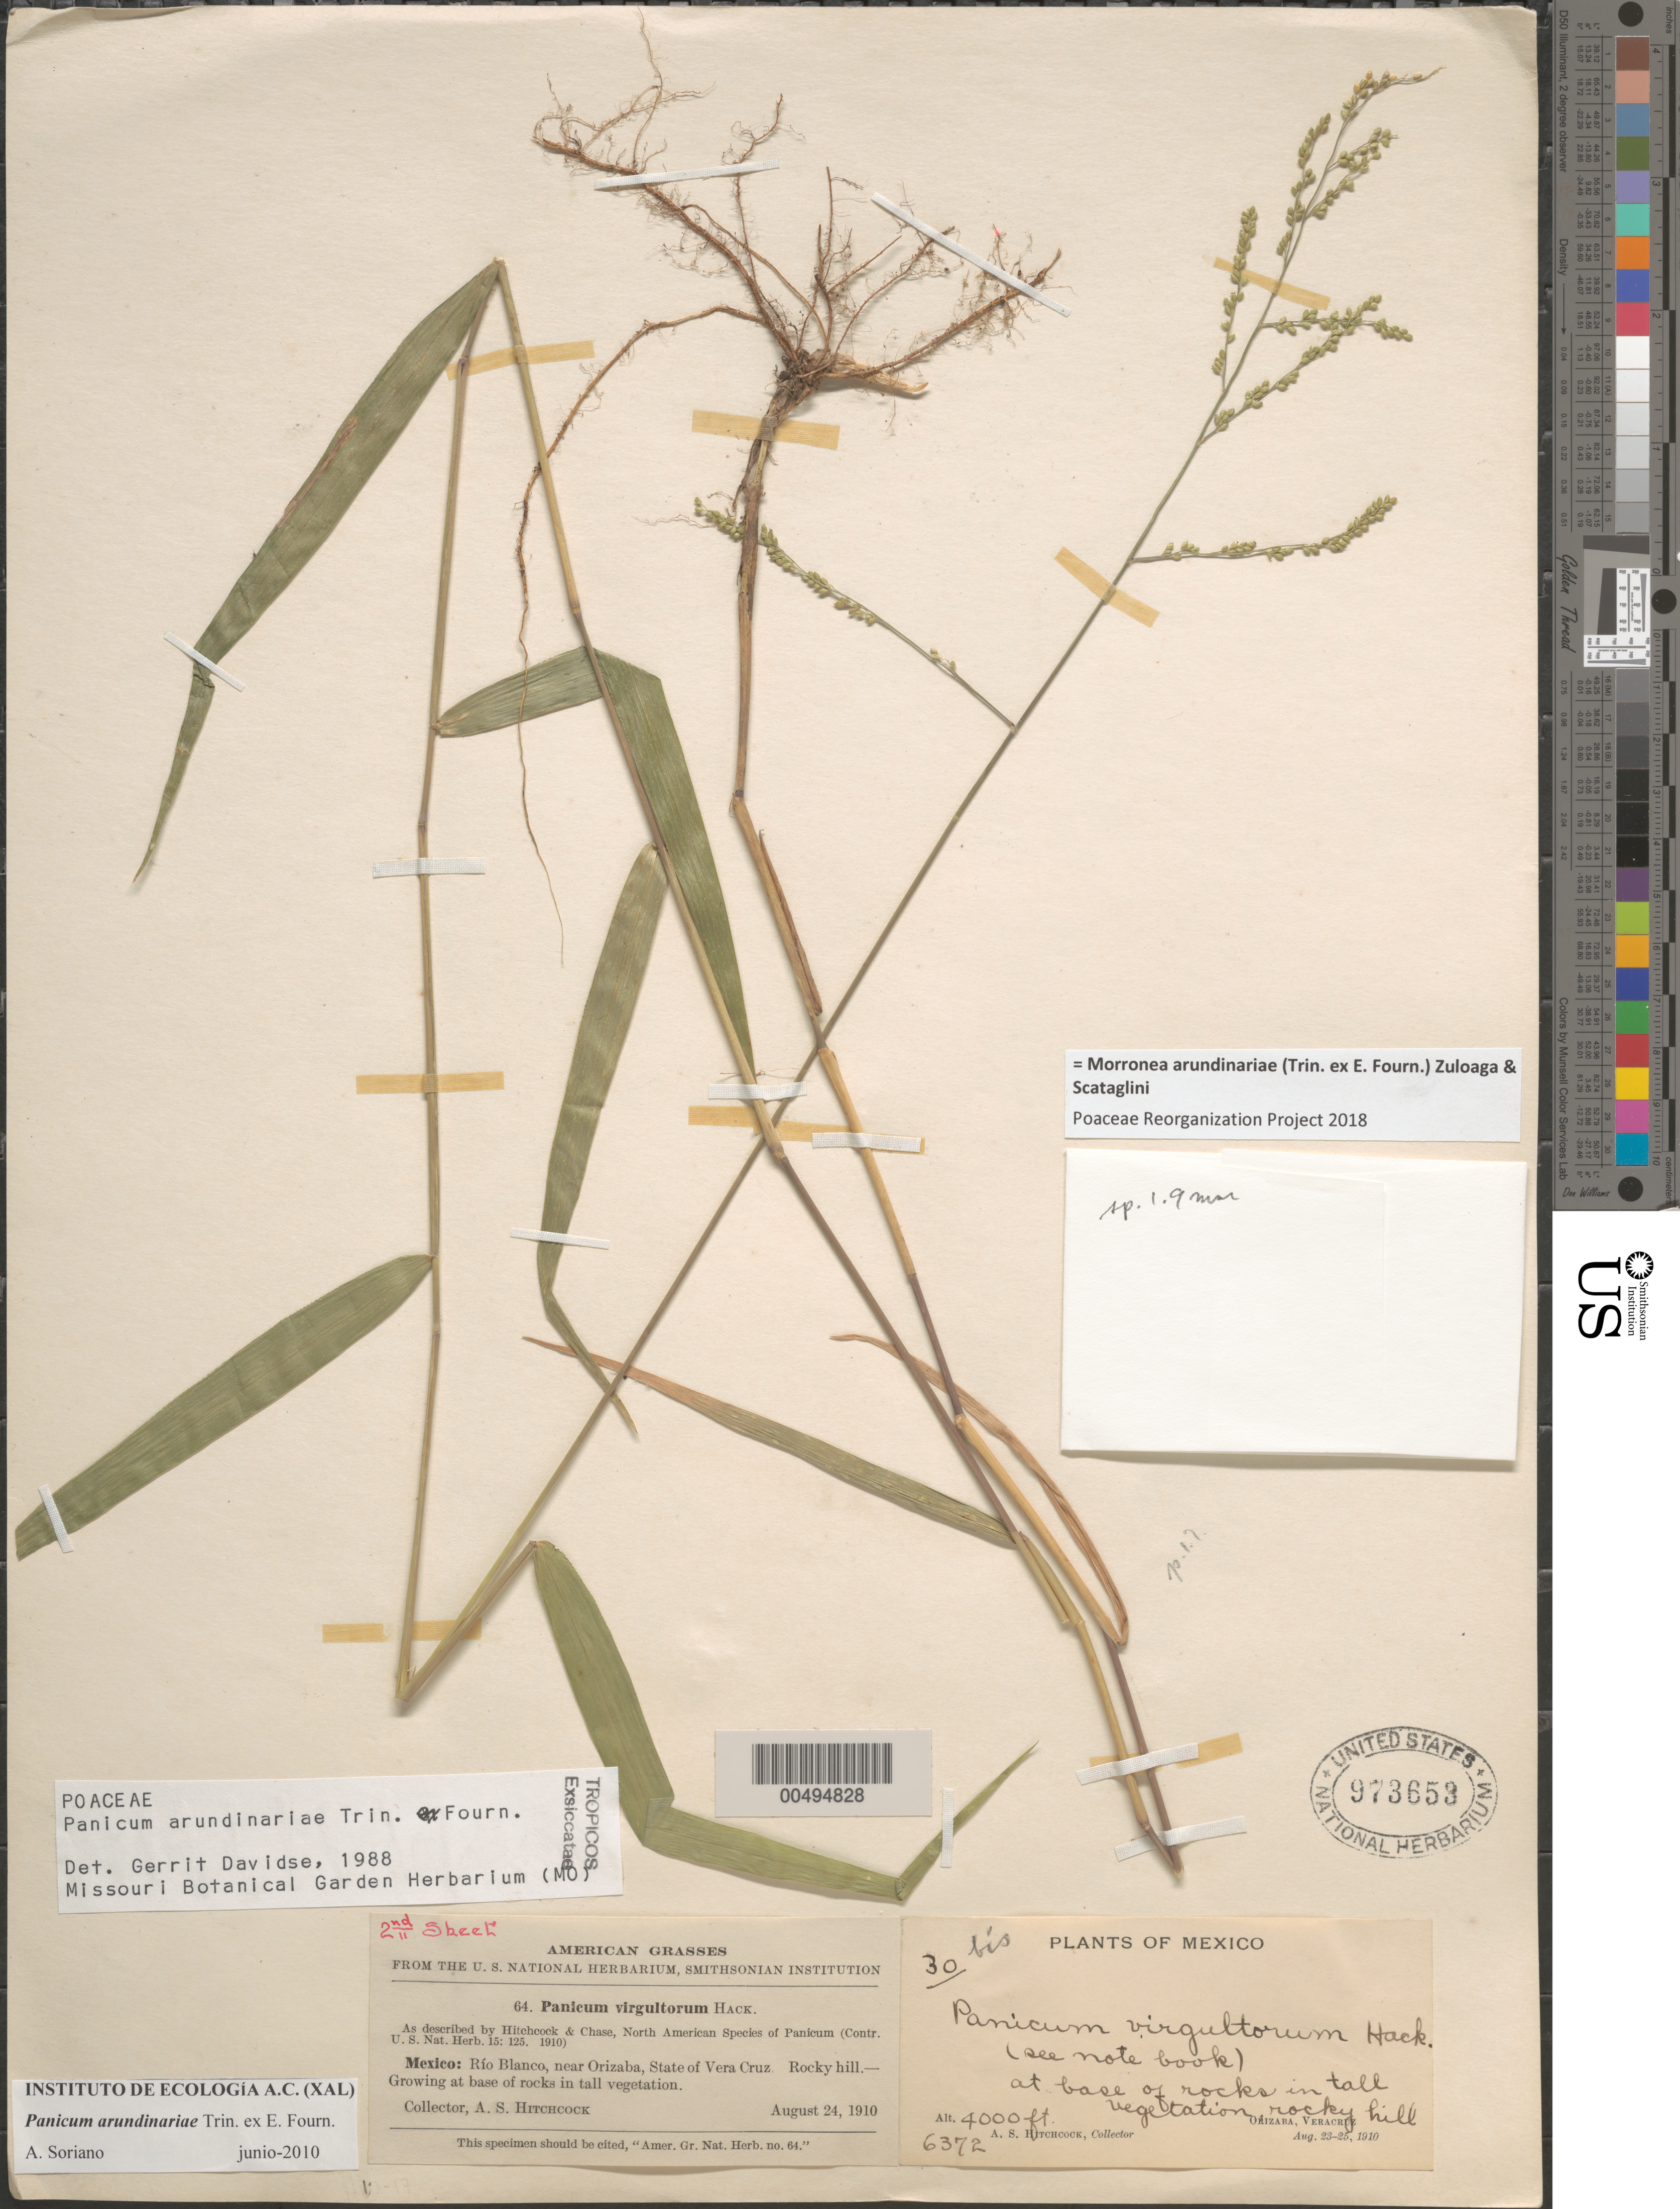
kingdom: Plantae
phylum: Tracheophyta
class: Liliopsida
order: Poales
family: Poaceae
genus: Morronea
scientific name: Morronea arundinariae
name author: (Trin. ex E. Fourn.) Zuloaga & Scataglini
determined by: Poaceae Reorganization Project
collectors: A. S. Hitchcock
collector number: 6372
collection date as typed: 23 Aug 1910 to 25 Aug 1910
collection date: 1910-08-23/1910-08-25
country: Mexico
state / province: Veracruz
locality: R¡o Blanco, near Orizaba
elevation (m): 1219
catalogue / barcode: US 973653